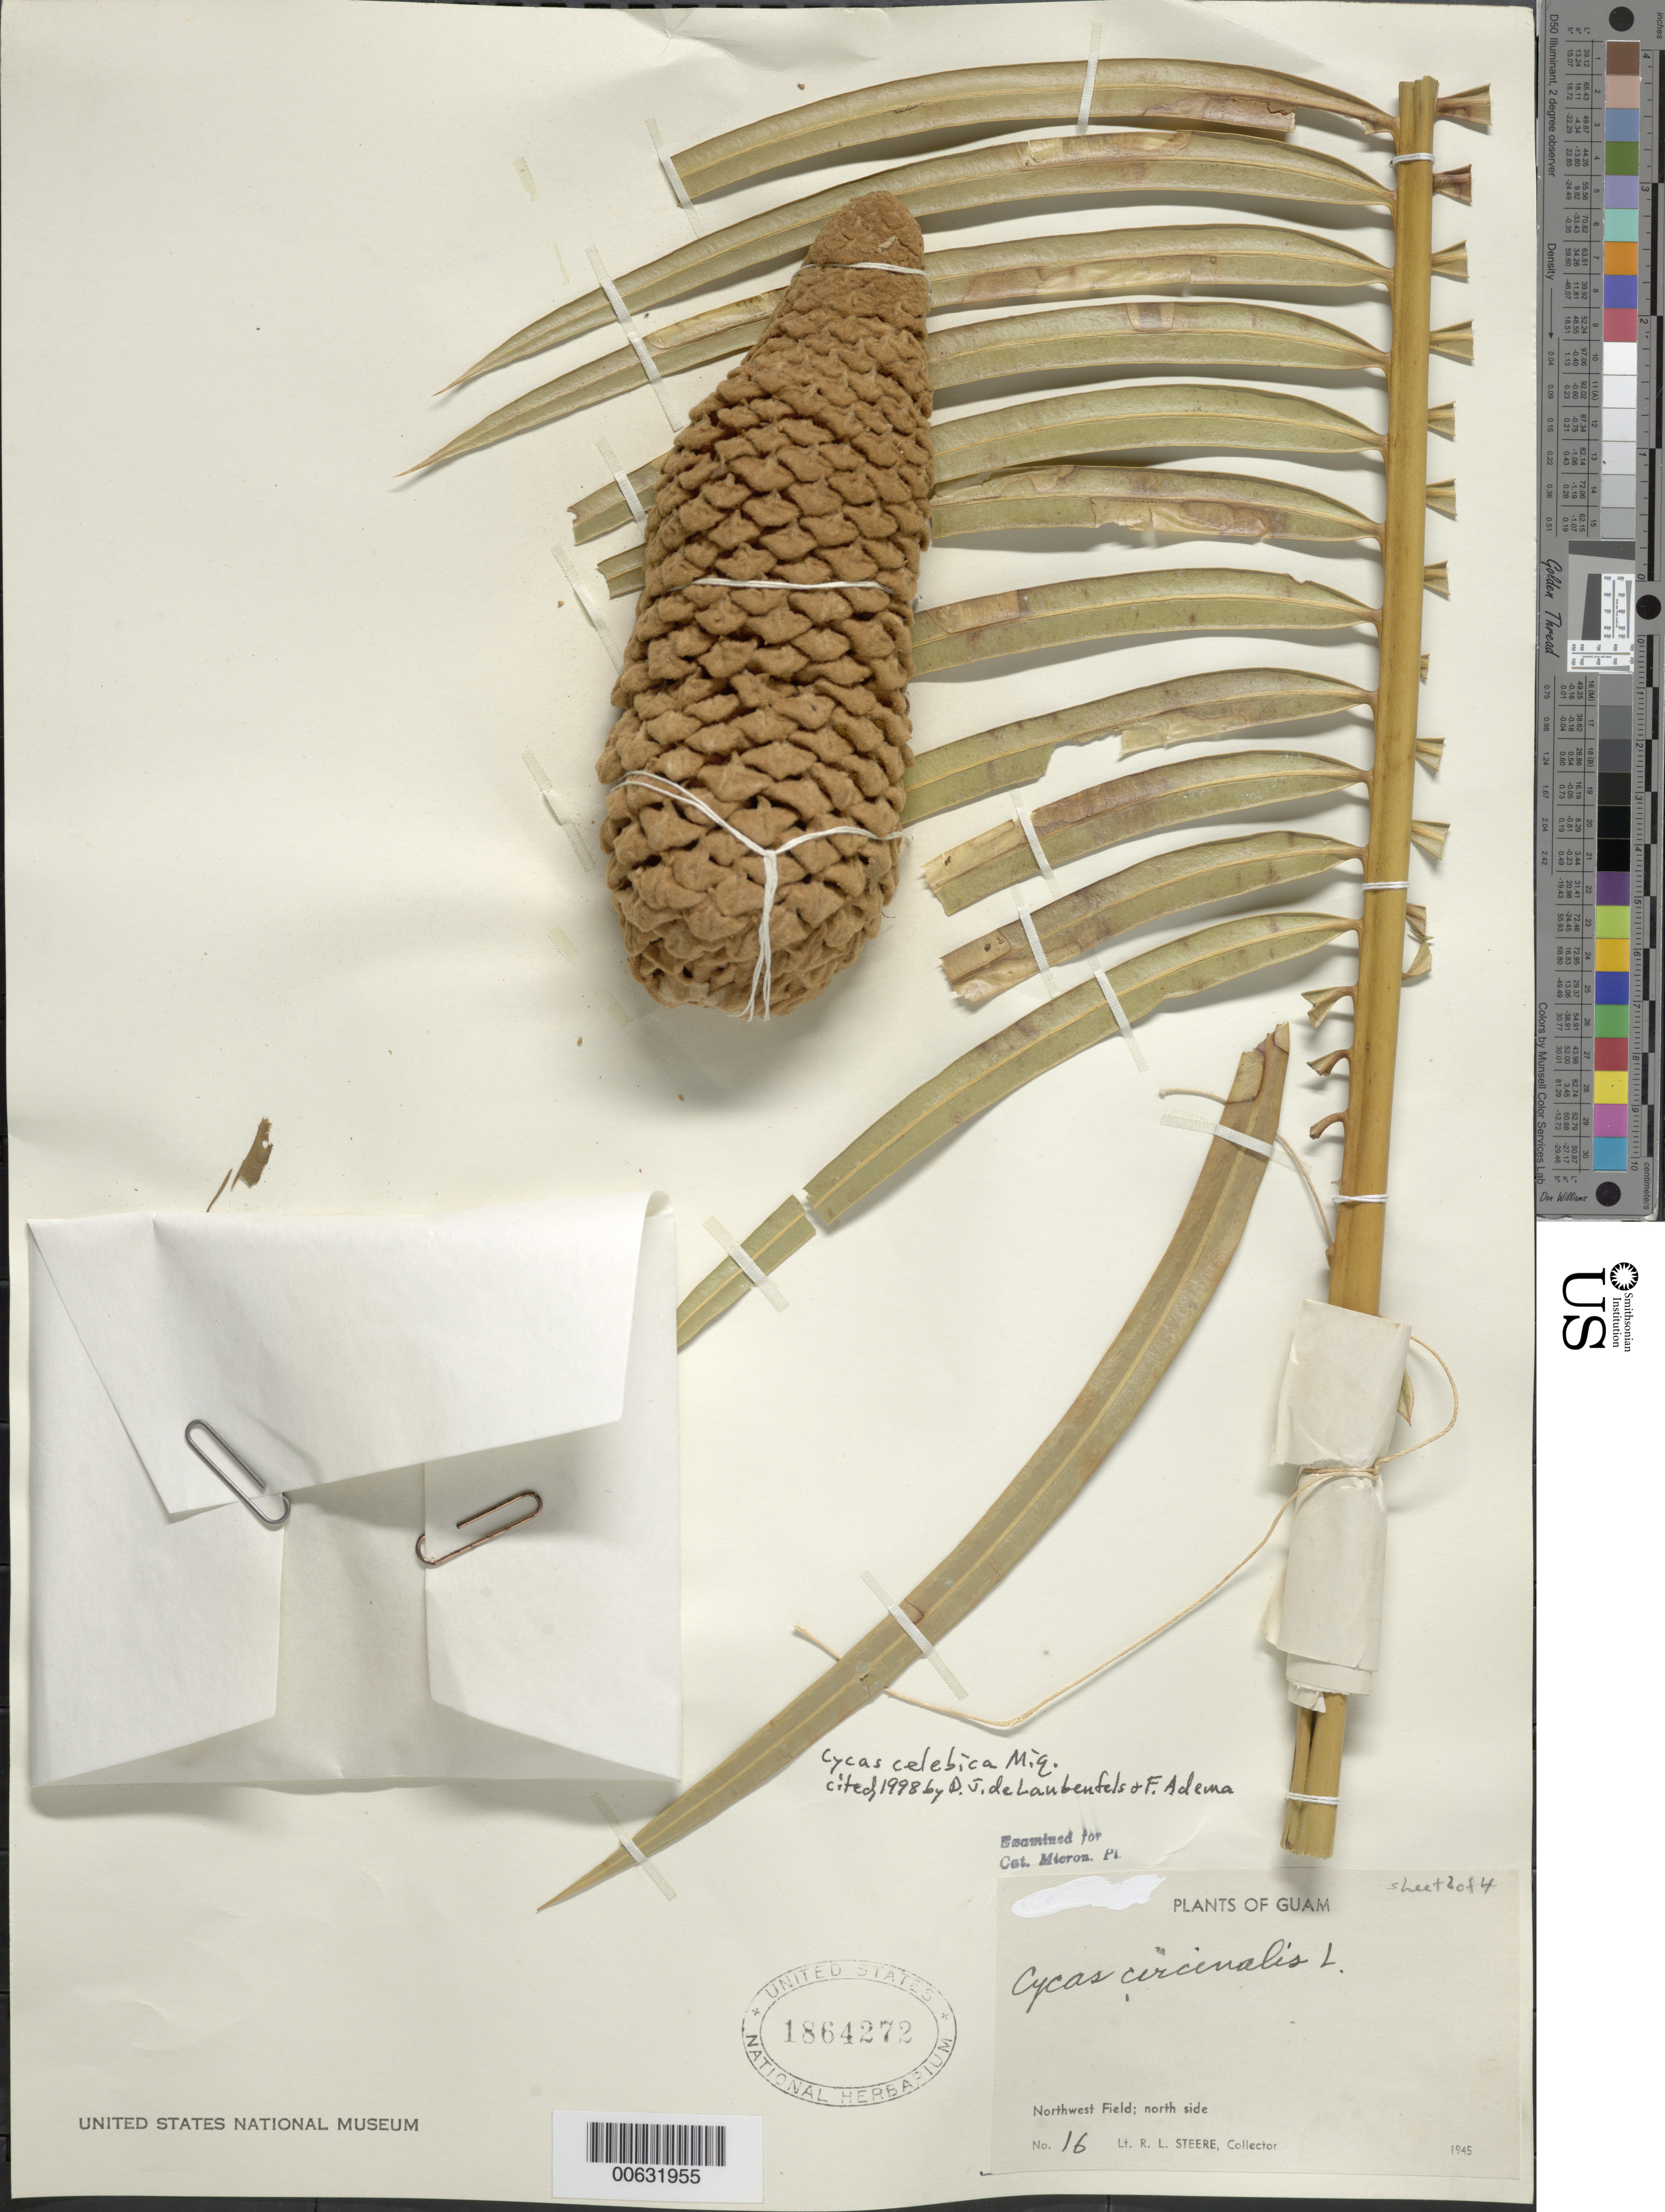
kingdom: Plantae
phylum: Tracheophyta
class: Cycadopsida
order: Cycadales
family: Cycadaceae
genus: Cycas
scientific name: Cycas celebica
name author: Miq.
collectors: R. L. Steere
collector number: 16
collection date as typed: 16 Sep 1945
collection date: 1945-09-16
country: Guam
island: Guam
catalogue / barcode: US 1864272